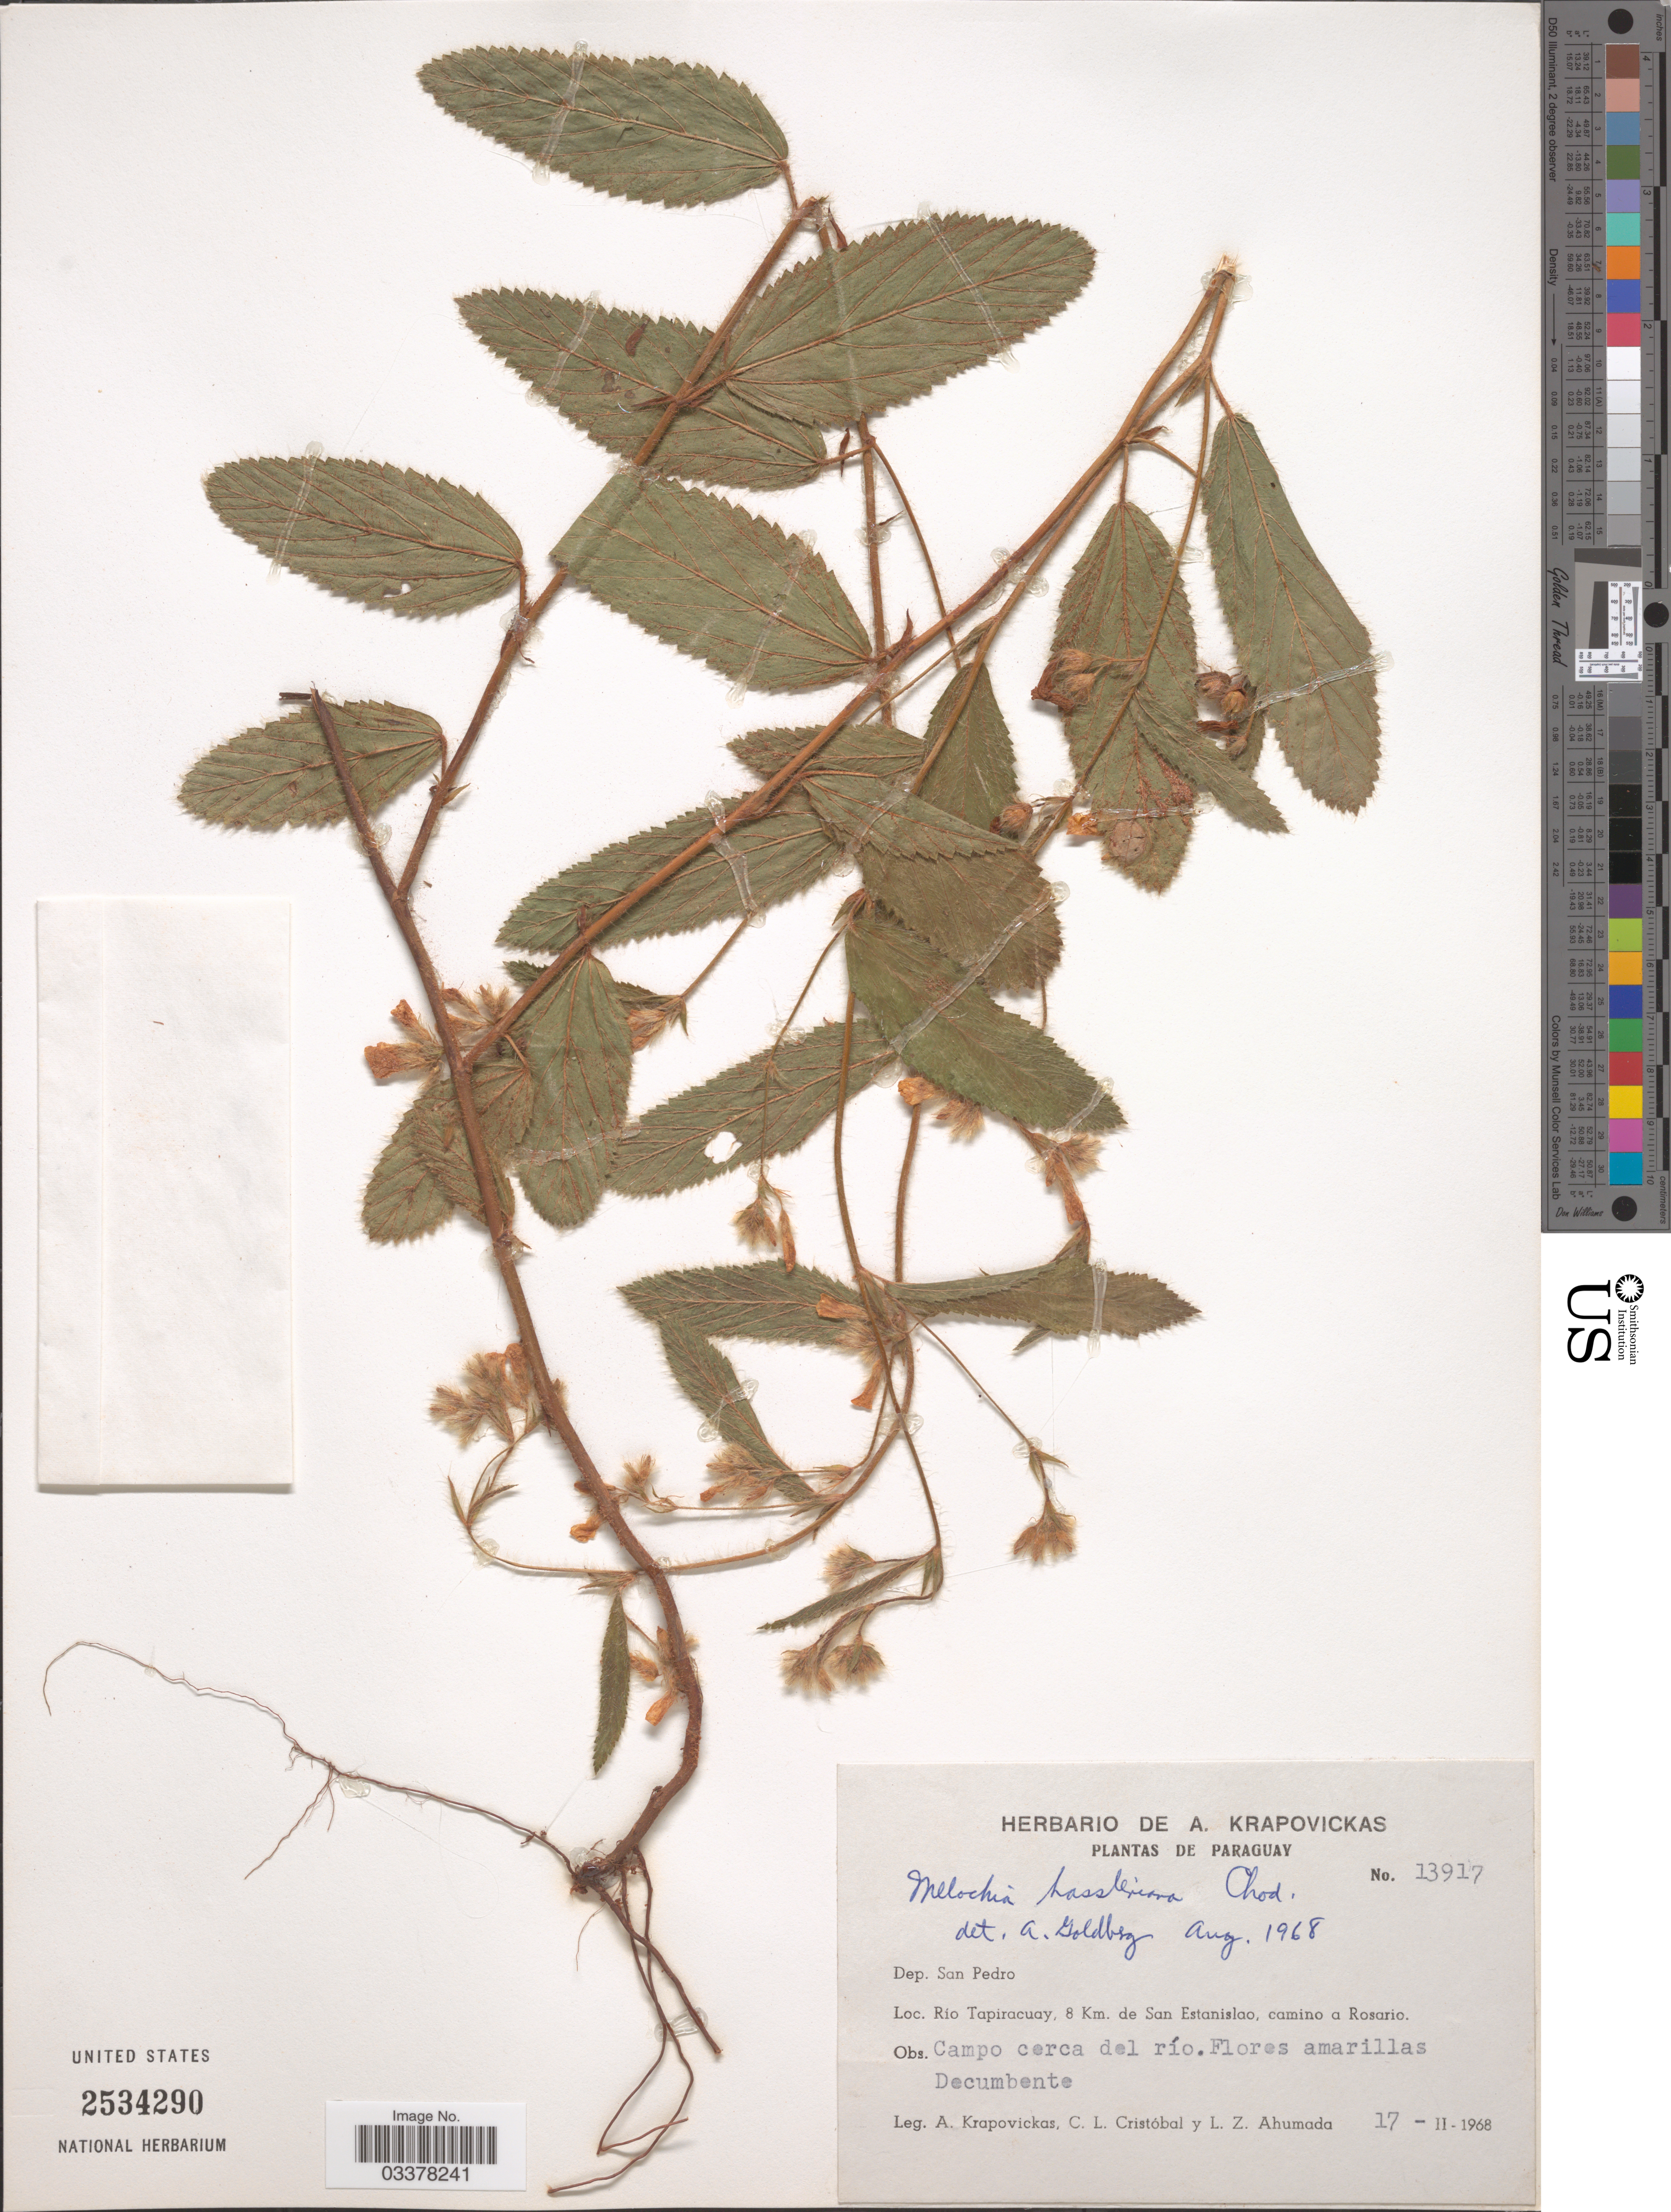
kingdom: Plantae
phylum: Tracheophyta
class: Magnoliopsida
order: Malvales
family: Malvaceae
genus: Melochia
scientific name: Melochia hassleriana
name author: Chodat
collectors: A. Krapovickas, C. L. Cristóbal & L. Ahumada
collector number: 13917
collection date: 1968-02-17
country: Paraguay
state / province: San Pedro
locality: Dep. San Pedro. Rio Tapiracuay, 8 Km. de San Estanislao, camino a Rosario.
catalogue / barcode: US 2534290